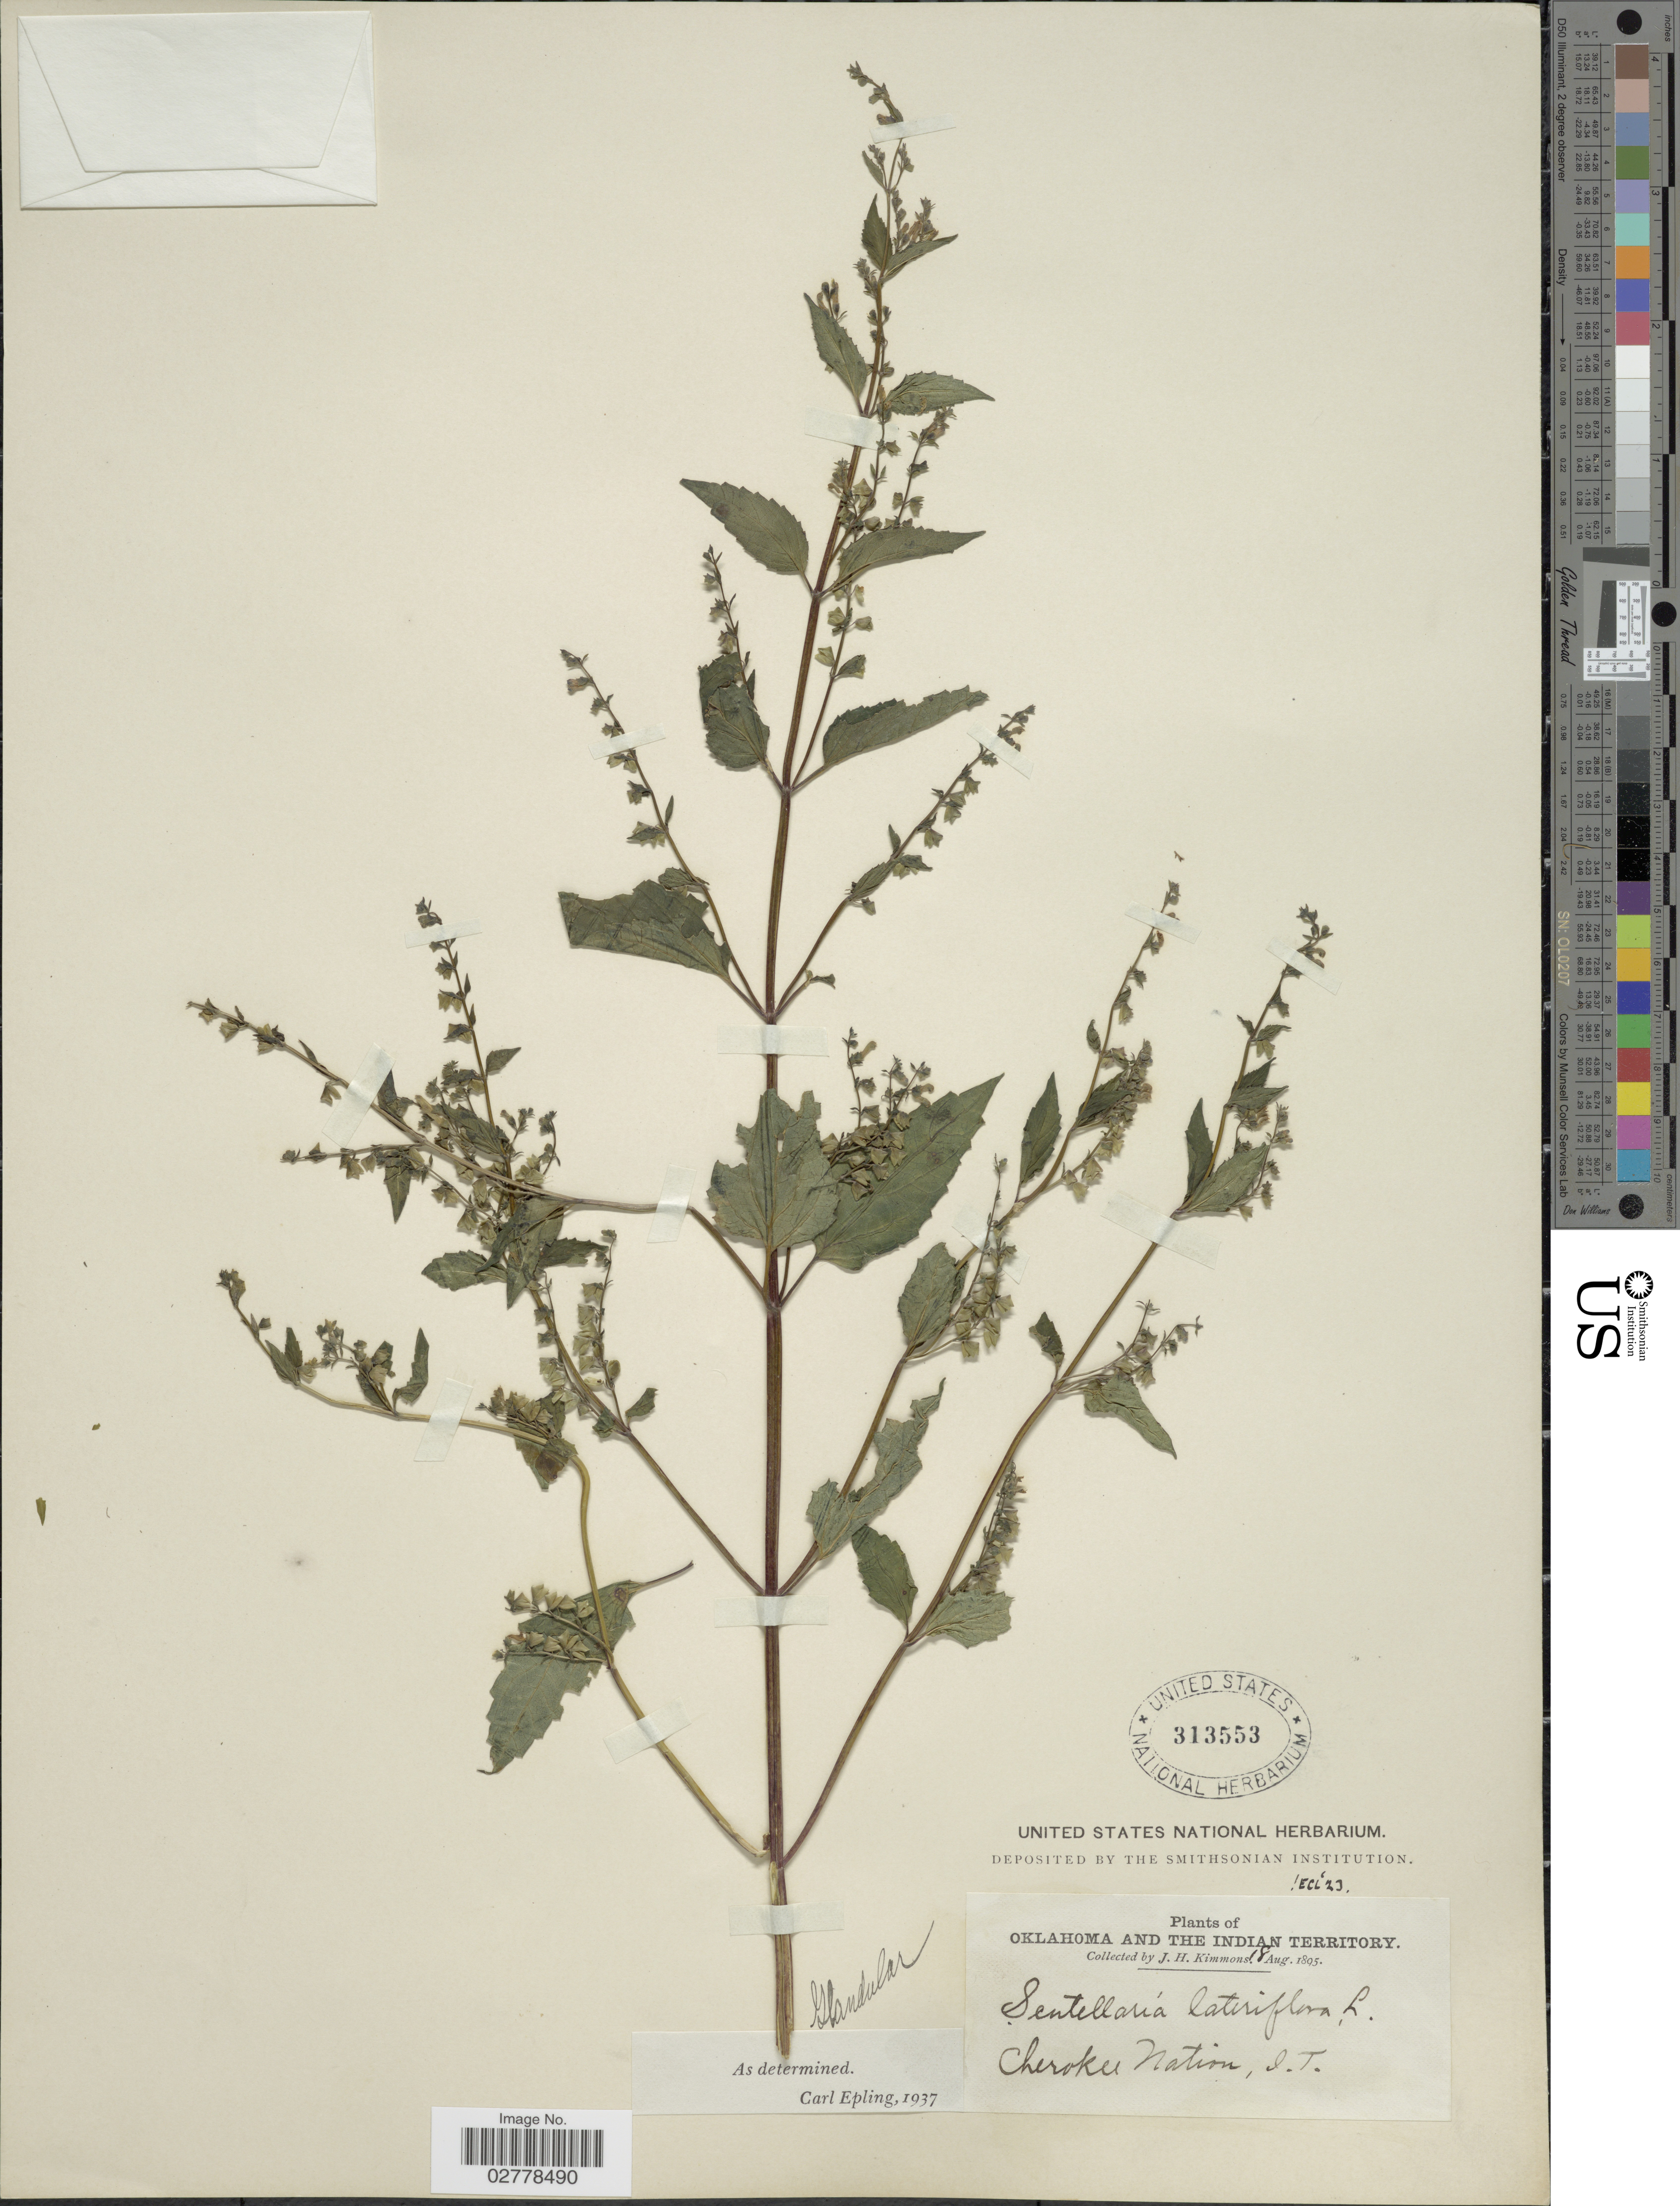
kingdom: Plantae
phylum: Tracheophyta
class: Magnoliopsida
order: Lamiales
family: Lamiaceae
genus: Scutellaria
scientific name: Scutellaria lateriflora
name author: L.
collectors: J. Kimmons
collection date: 1895-08-18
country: United States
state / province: Oklahoma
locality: Oklahoma and the Indian Territory. Cherokee Nation, I.T.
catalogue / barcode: US 313553